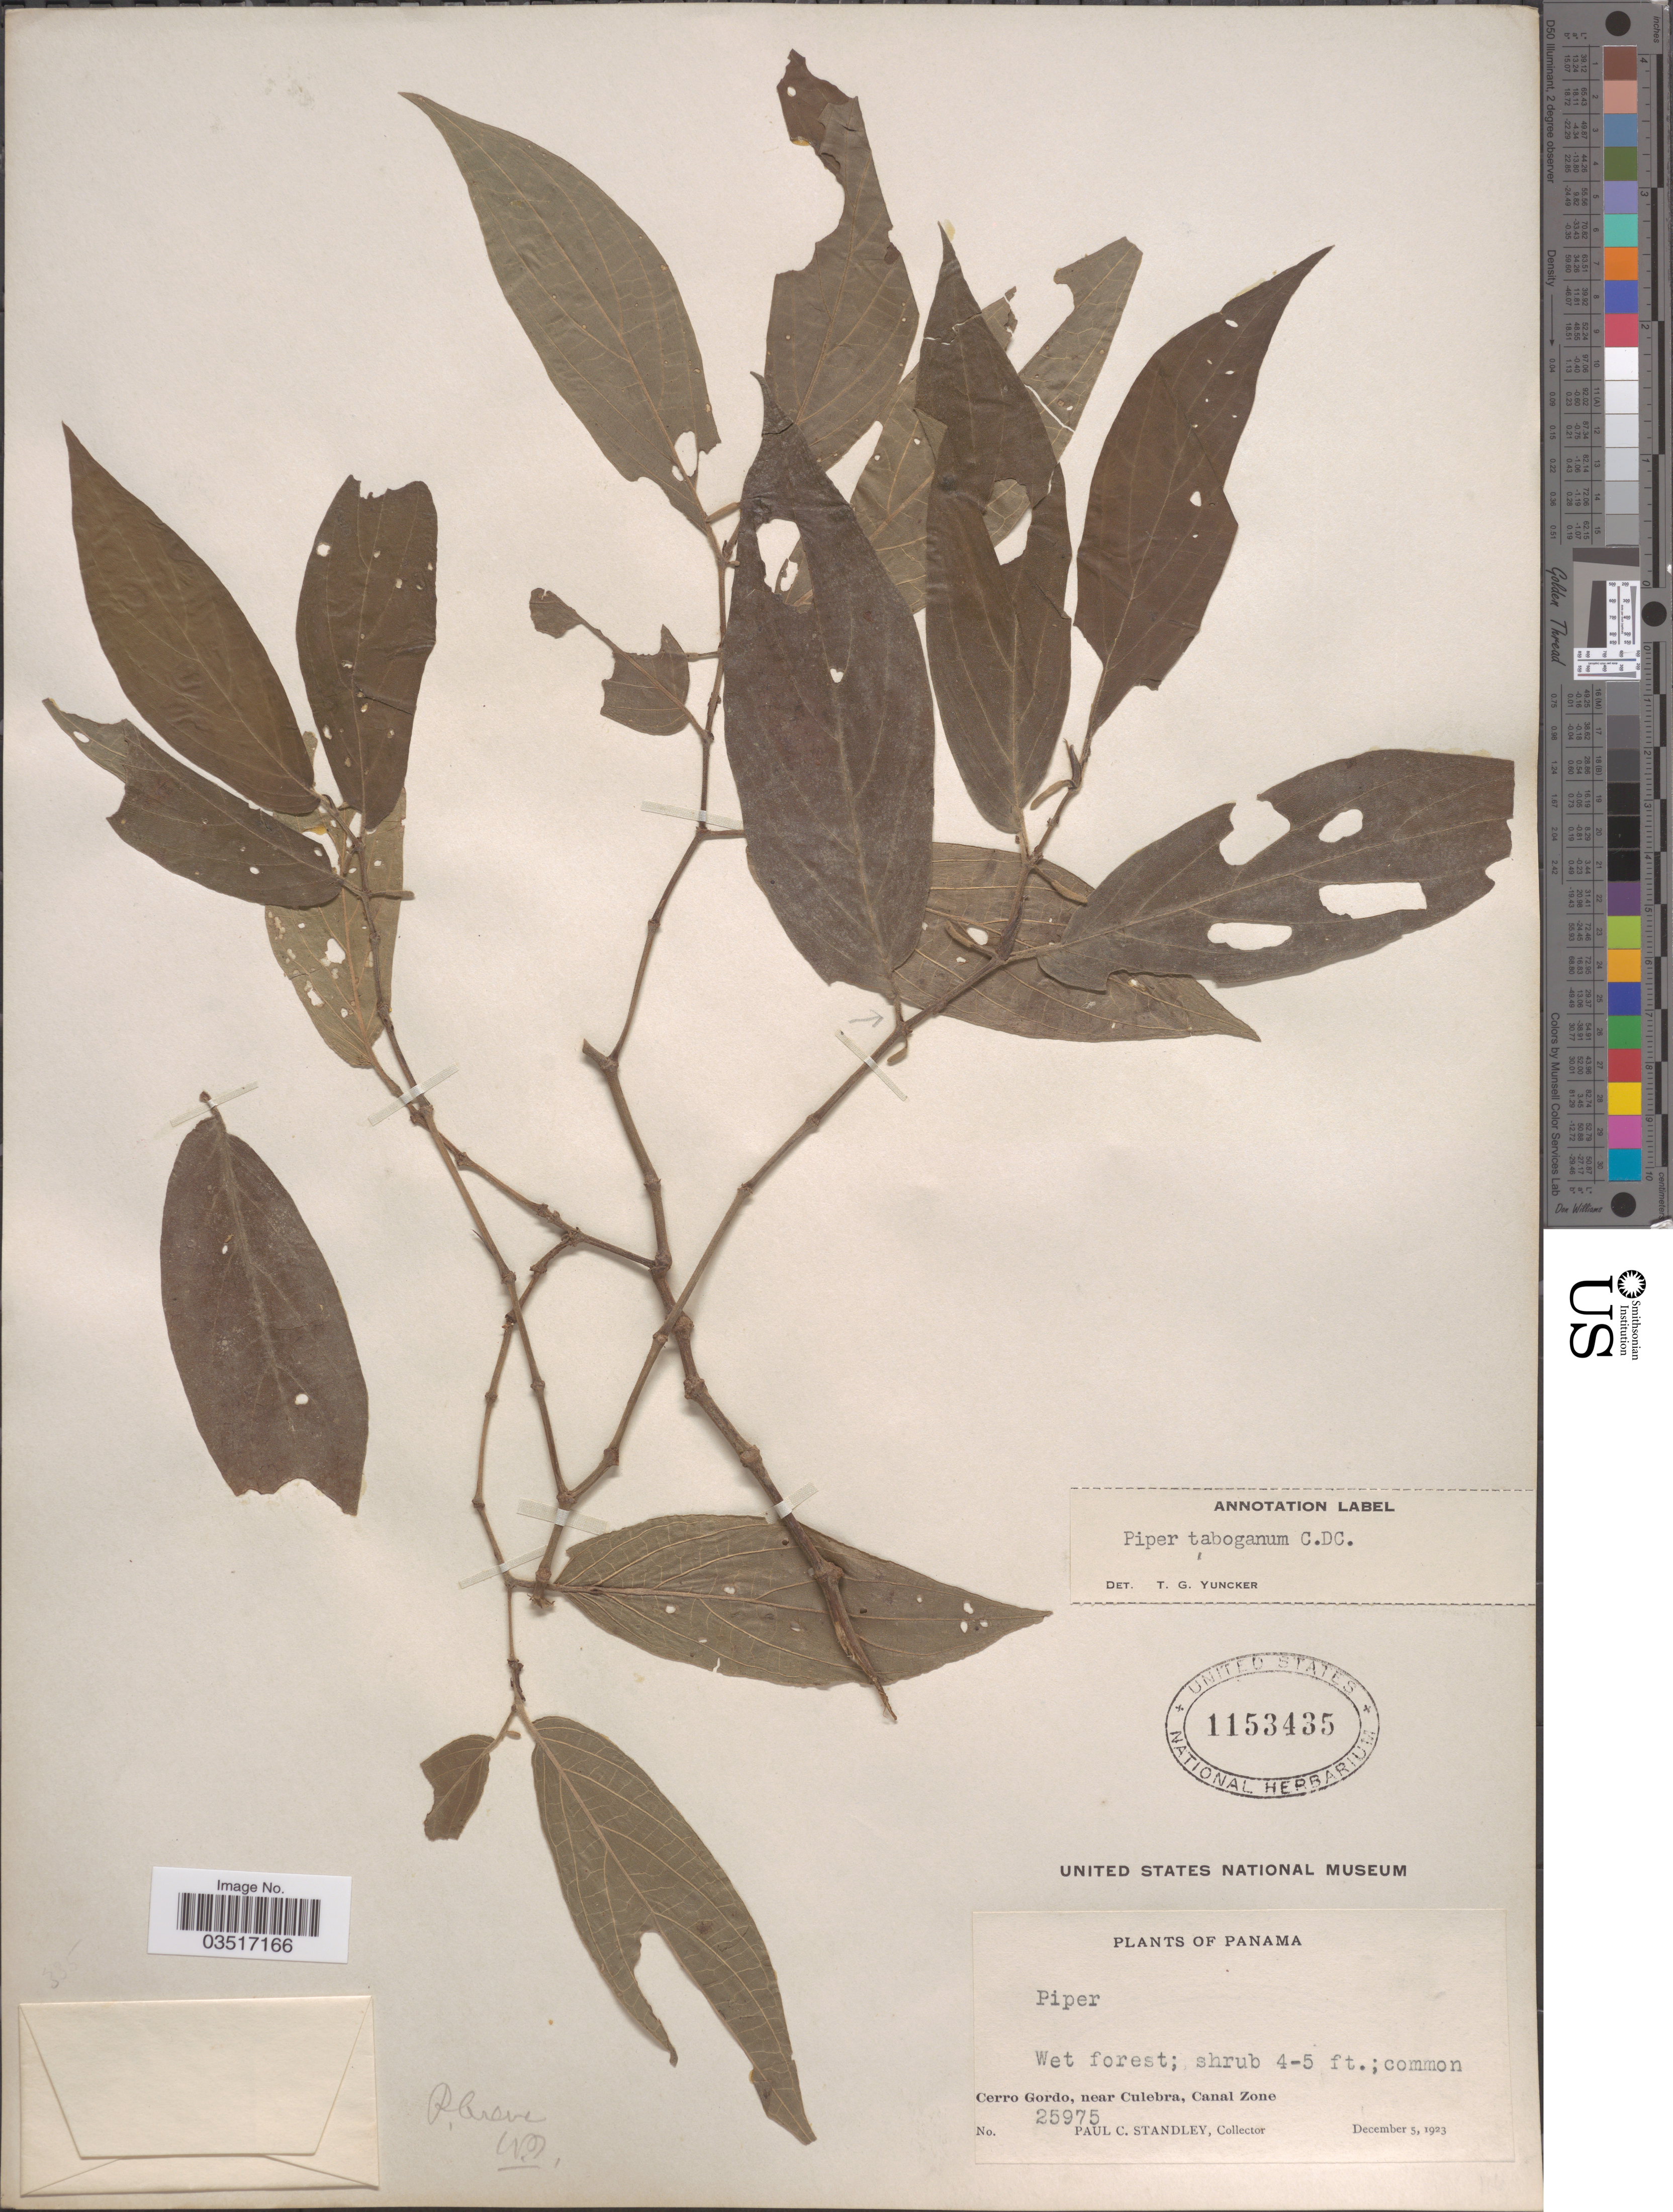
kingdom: Plantae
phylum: Tracheophyta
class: Magnoliopsida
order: Piperales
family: Piperaceae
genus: Piper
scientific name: Piper taboganum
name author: C. DC.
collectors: P. C. Standley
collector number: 25975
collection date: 1923-12-05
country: Panama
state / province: Colón / Panamá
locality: Cerro Gordo, near Culebra, Canal Zone.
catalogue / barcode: US 1153435